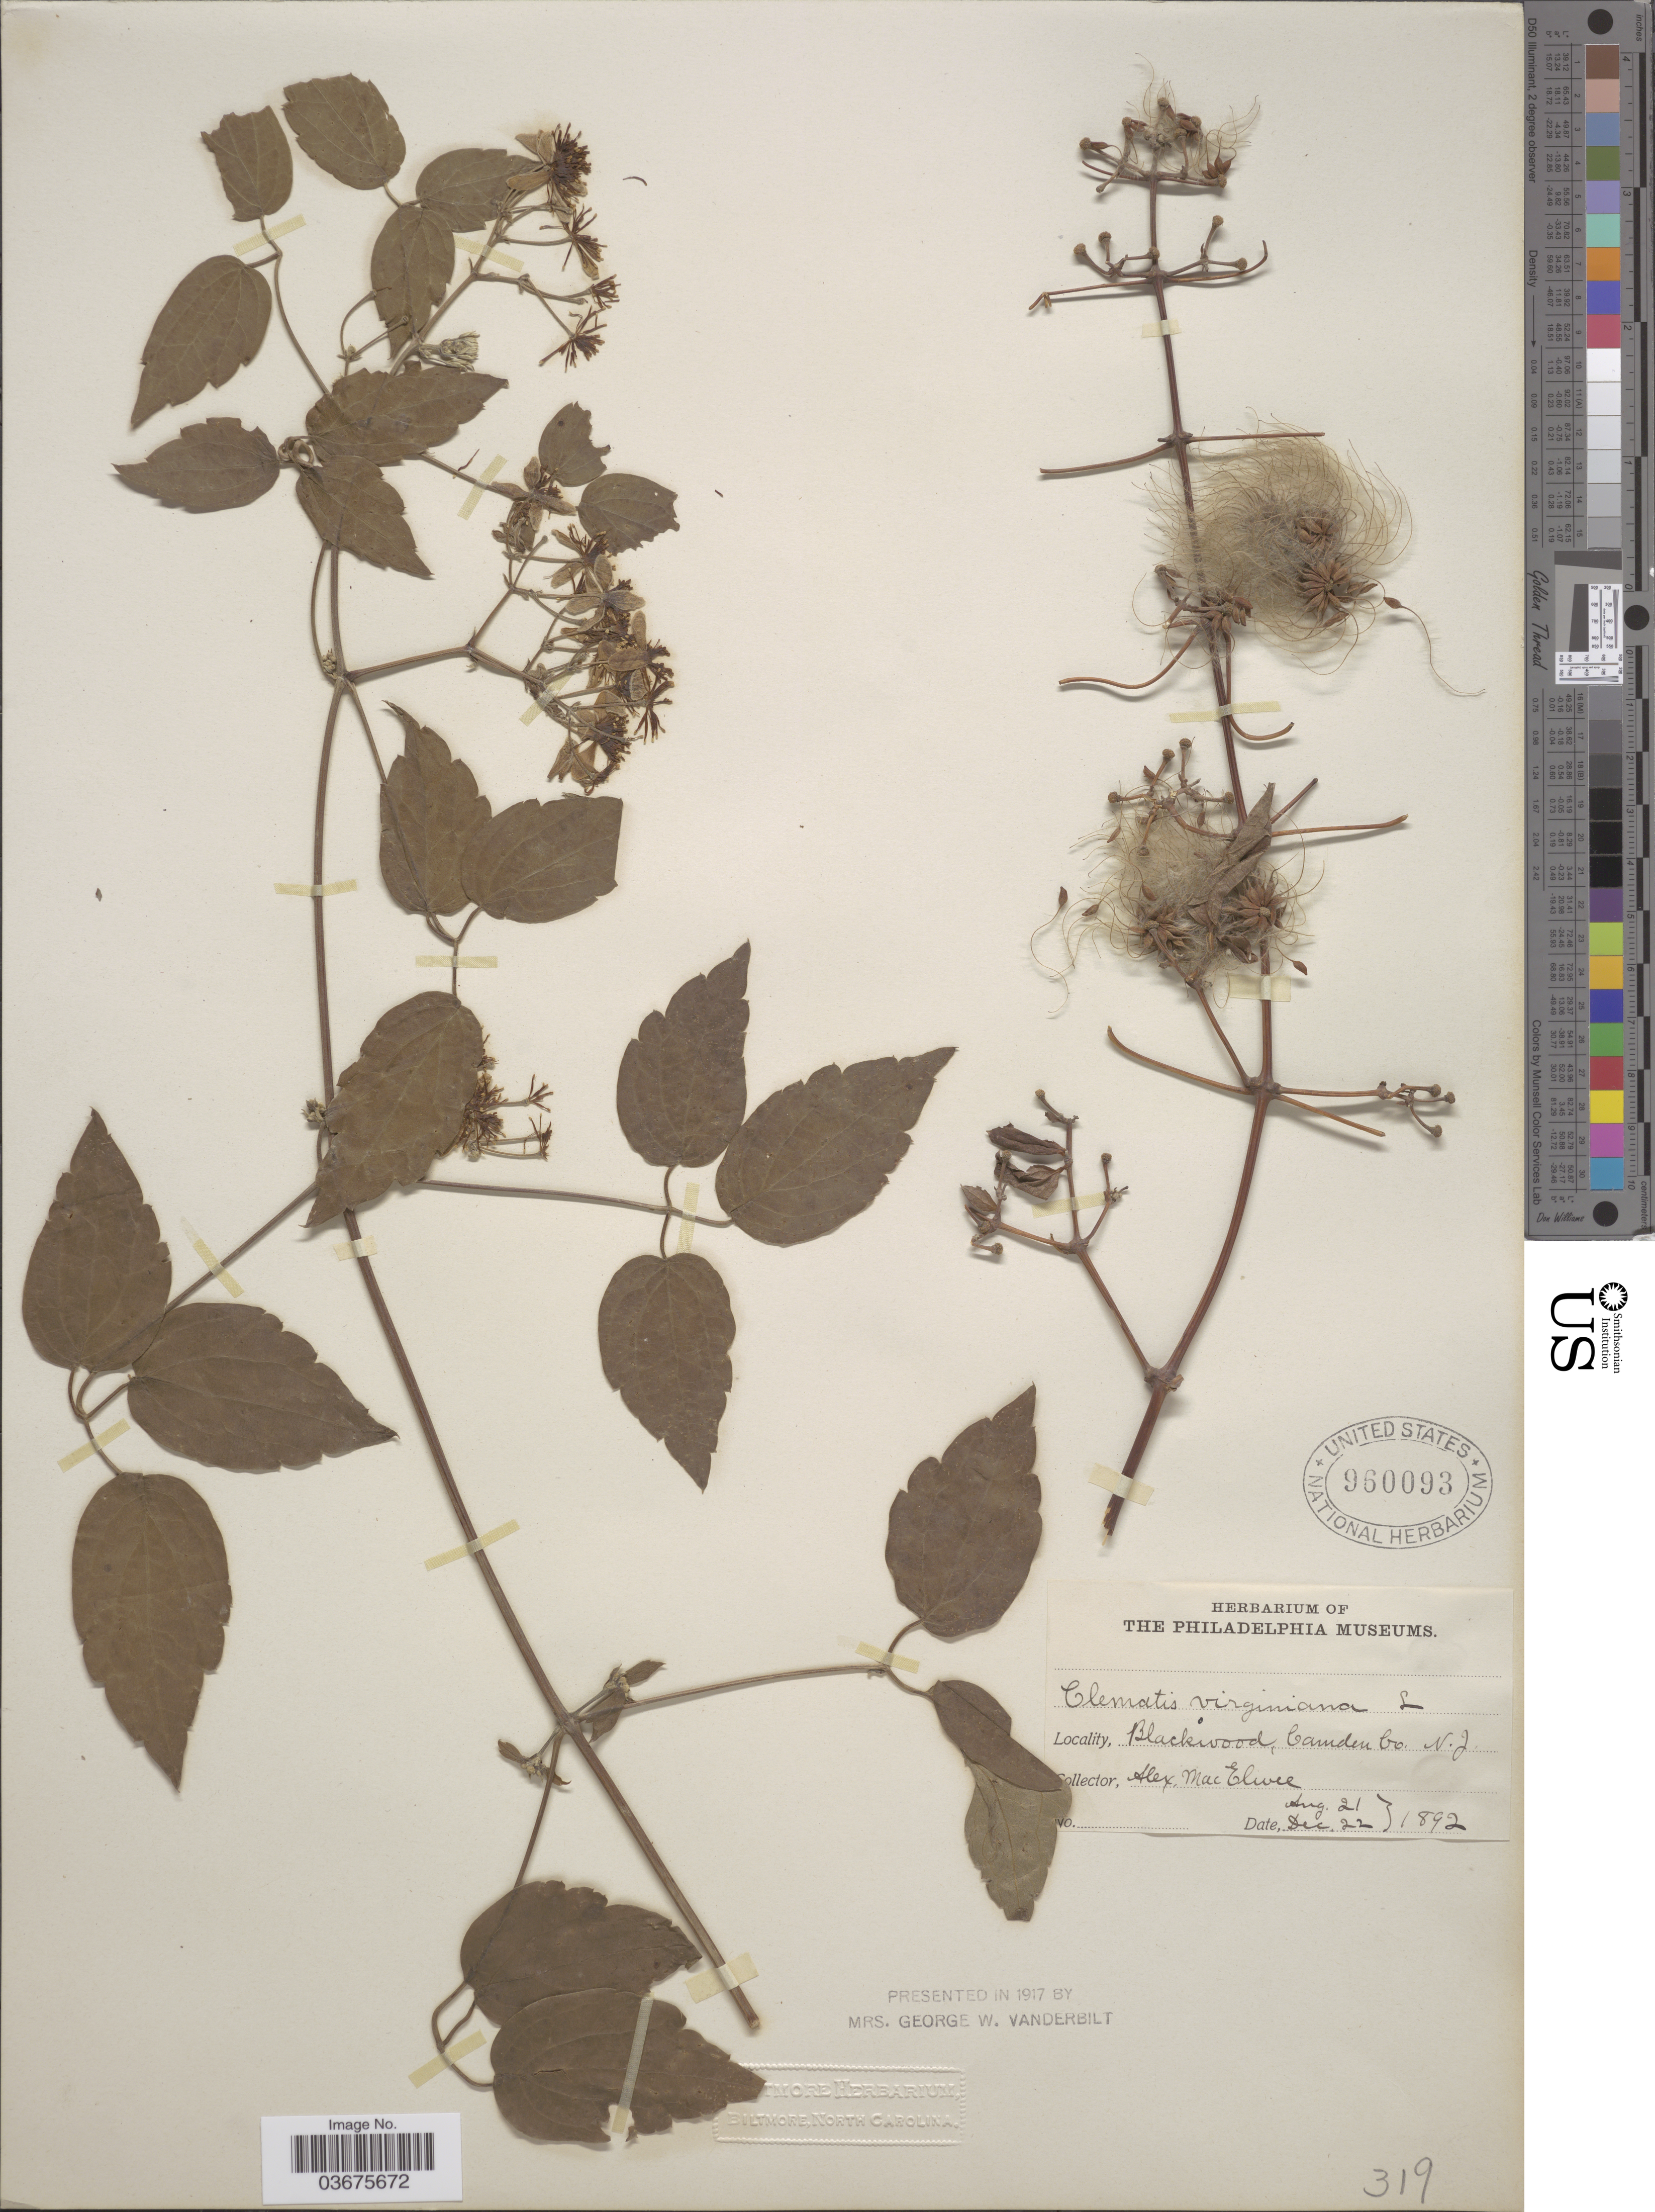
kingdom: Plantae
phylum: Tracheophyta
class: Magnoliopsida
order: Ranunculales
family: Ranunculaceae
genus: Clematis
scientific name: Clematis virginiana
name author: L.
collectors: A. MacElwee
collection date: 1892-08-21/1892-12-22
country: United States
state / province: New Jersey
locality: Blackwood, Camden Co.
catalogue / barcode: US 960093